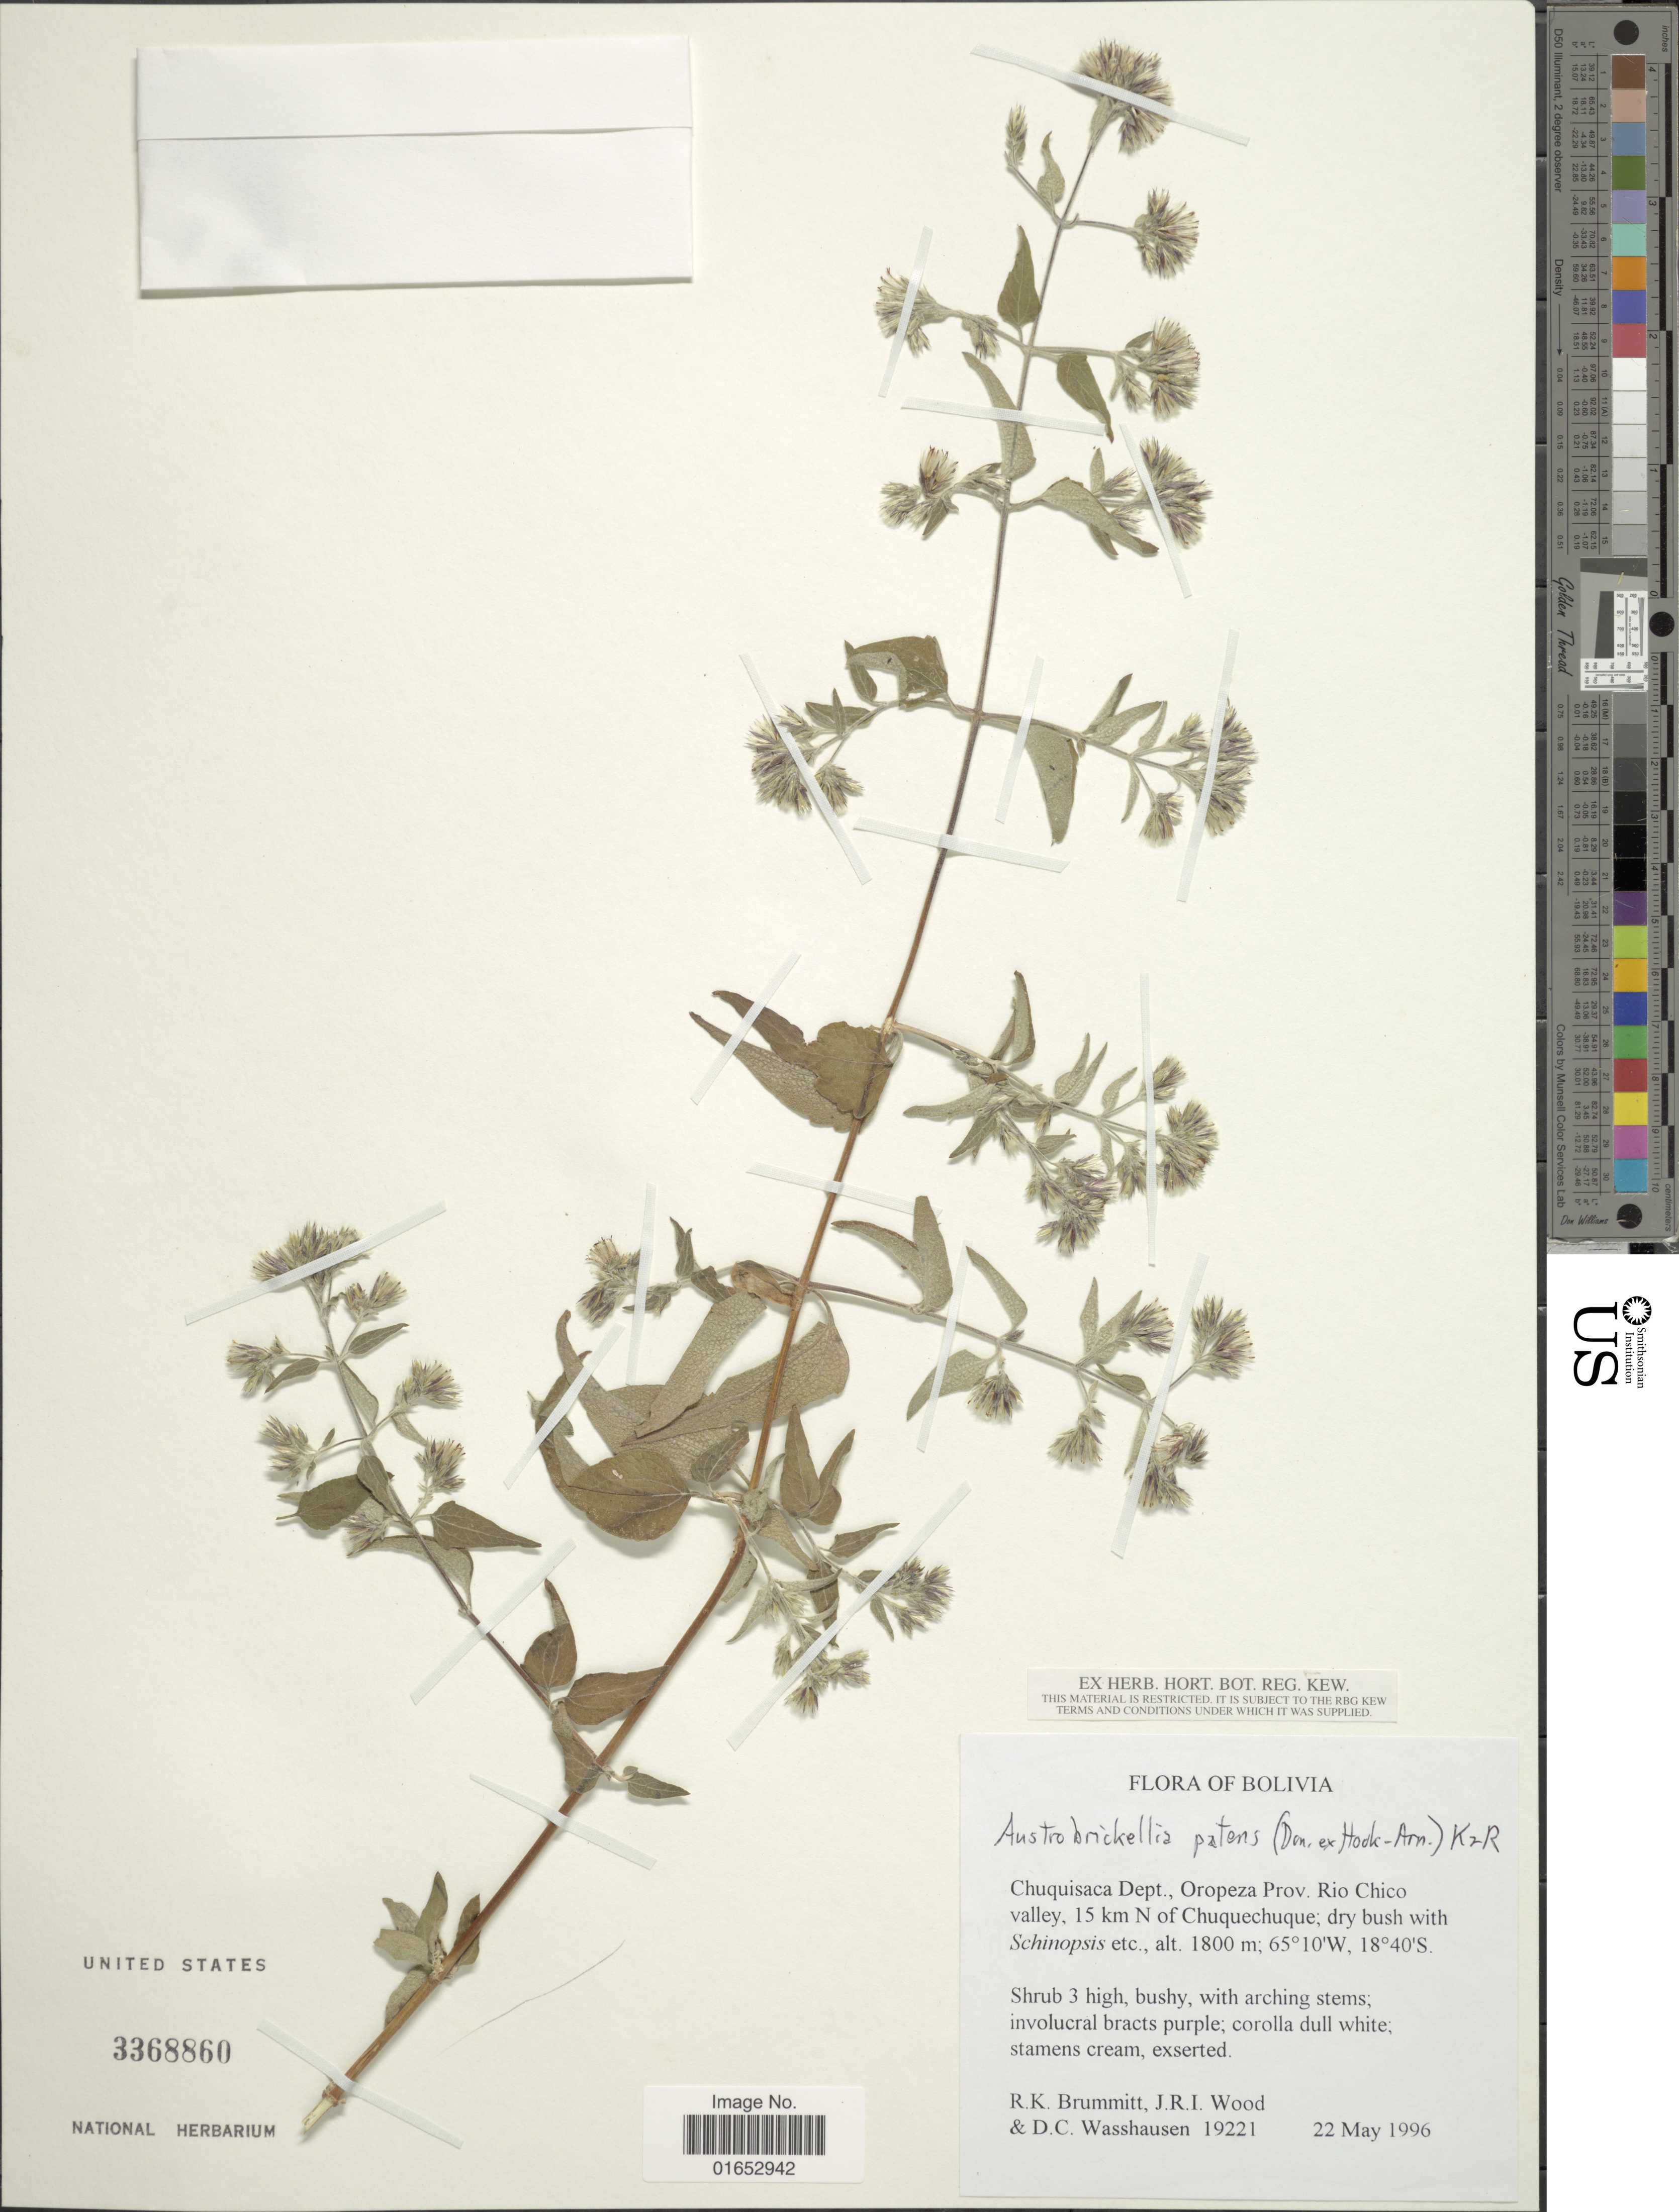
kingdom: Plantae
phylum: Tracheophyta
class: Magnoliopsida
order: Asterales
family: Asteraceae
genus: Austrobrickellia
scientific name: Austrobrickellia patens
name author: (D. Don ex Hook. & Arn.) R.M. King & H. Rob.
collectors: R. Brummitt, J. R. I. Wood & D. C. Wasshausen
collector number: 19221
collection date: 1996-05-22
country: Bolivia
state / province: Chuquisaca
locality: Oropeza Prov. Rio Chico valley, 15 km N of Chuquechuque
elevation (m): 1800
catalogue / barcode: US 3368860